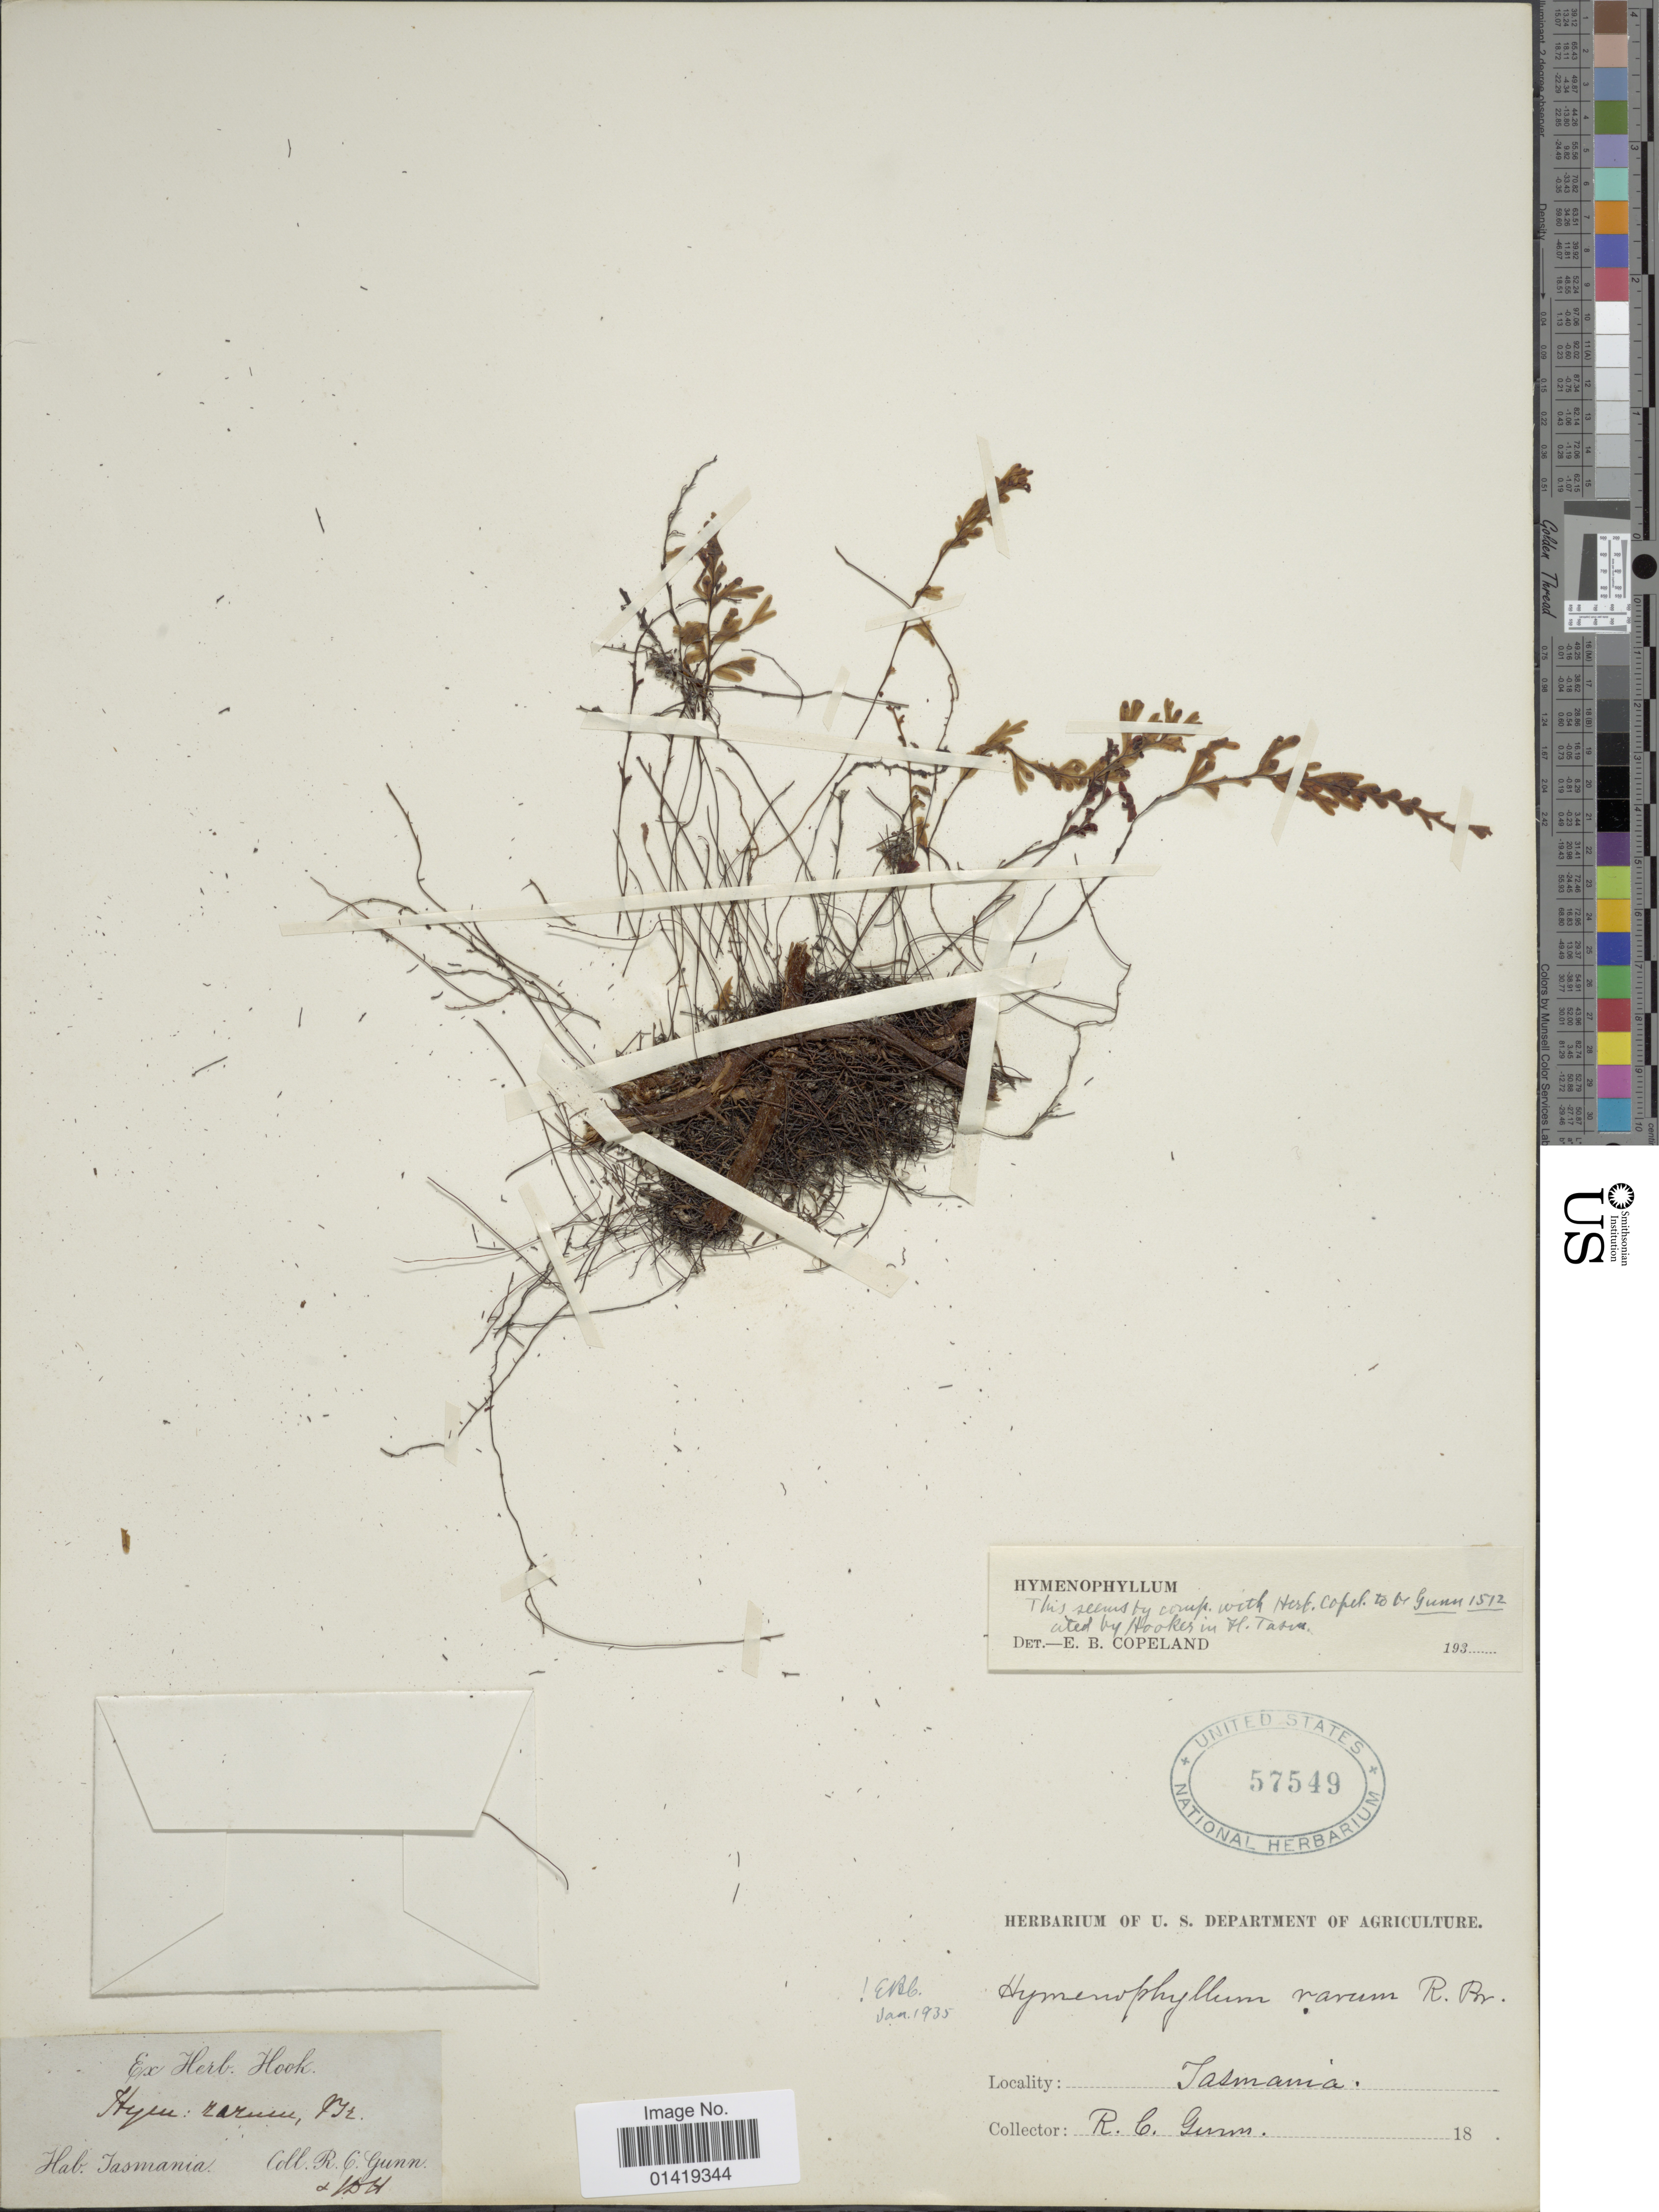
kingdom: Plantae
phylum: Tracheophyta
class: Polypodiopsida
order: Hymenophyllales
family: Hymenophyllaceae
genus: Hymenophyllum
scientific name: Hymenophyllum rarum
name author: R. Br.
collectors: R. Gunn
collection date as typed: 18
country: Australia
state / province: Tasmania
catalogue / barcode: US 57549